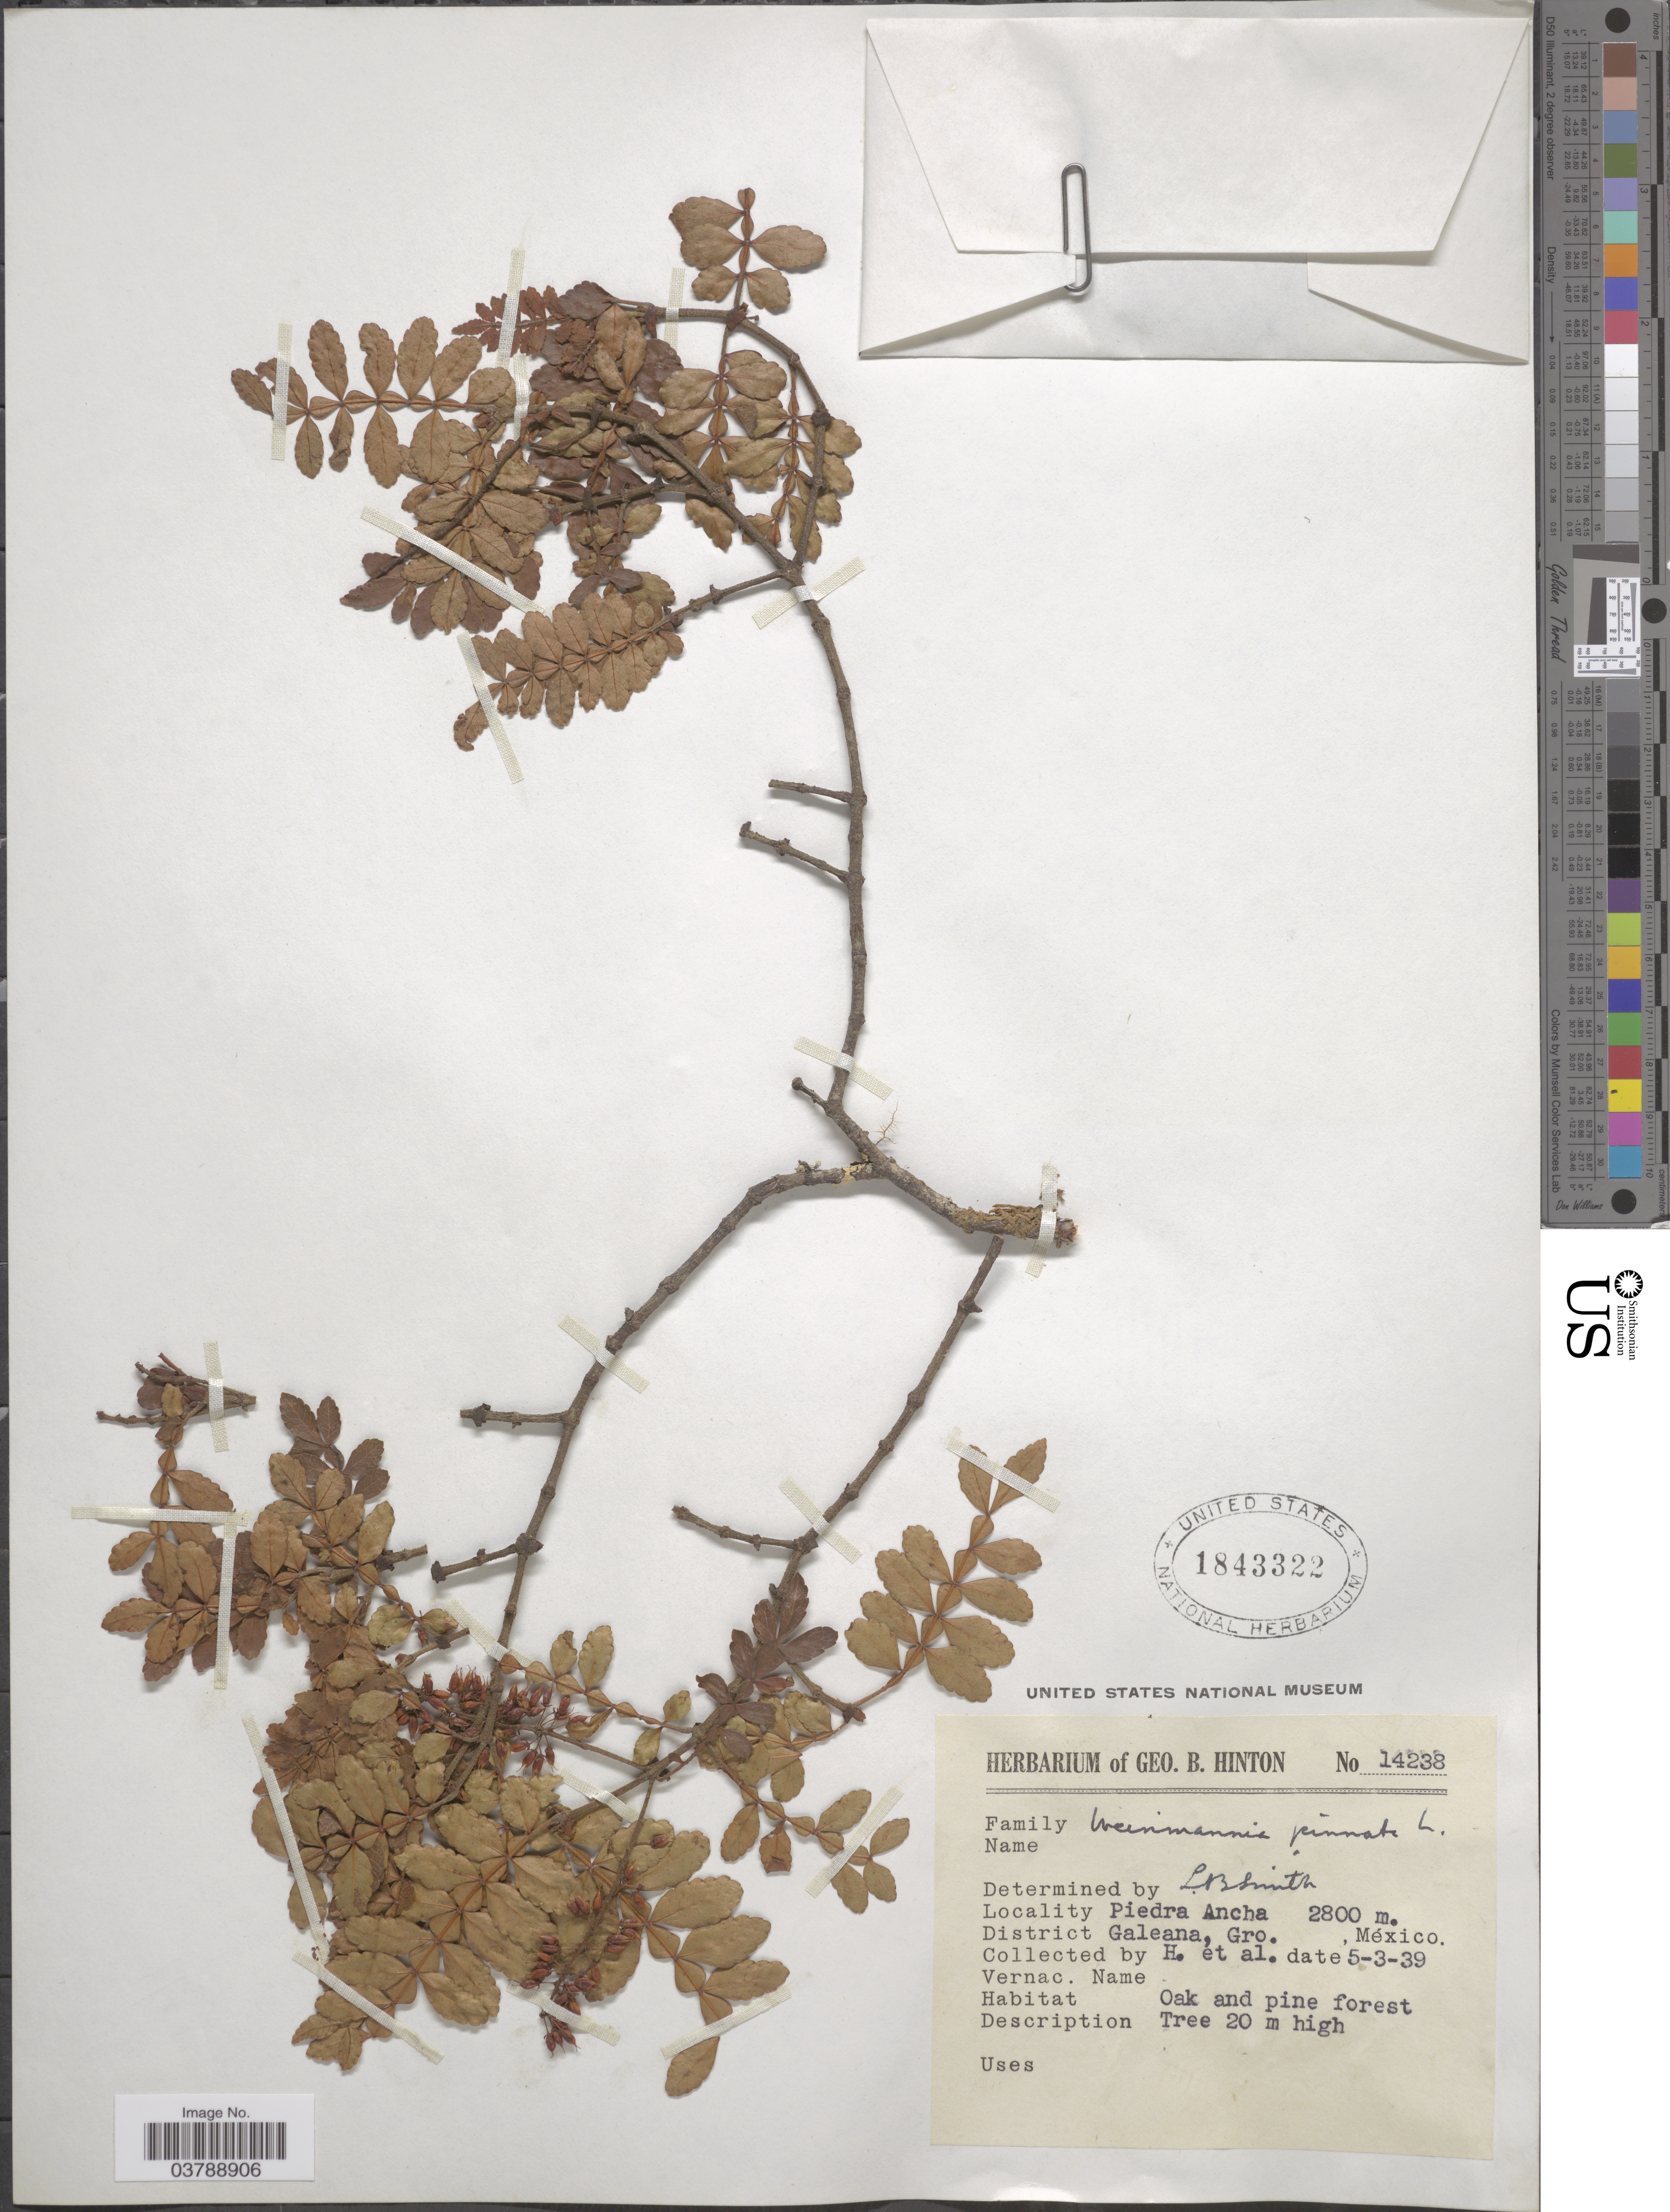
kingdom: Plantae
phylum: Tracheophyta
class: Magnoliopsida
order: Oxalidales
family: Cunoniaceae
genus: Weinmannia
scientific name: Weinmannia pinnata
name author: L.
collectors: G. B. Hinton & et al.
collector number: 14238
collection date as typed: Transcribed d/m/y: 5/3/39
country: Mexico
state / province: Guerrero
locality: Piedra Ancha. District Galeana.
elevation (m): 2800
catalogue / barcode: US 1843322